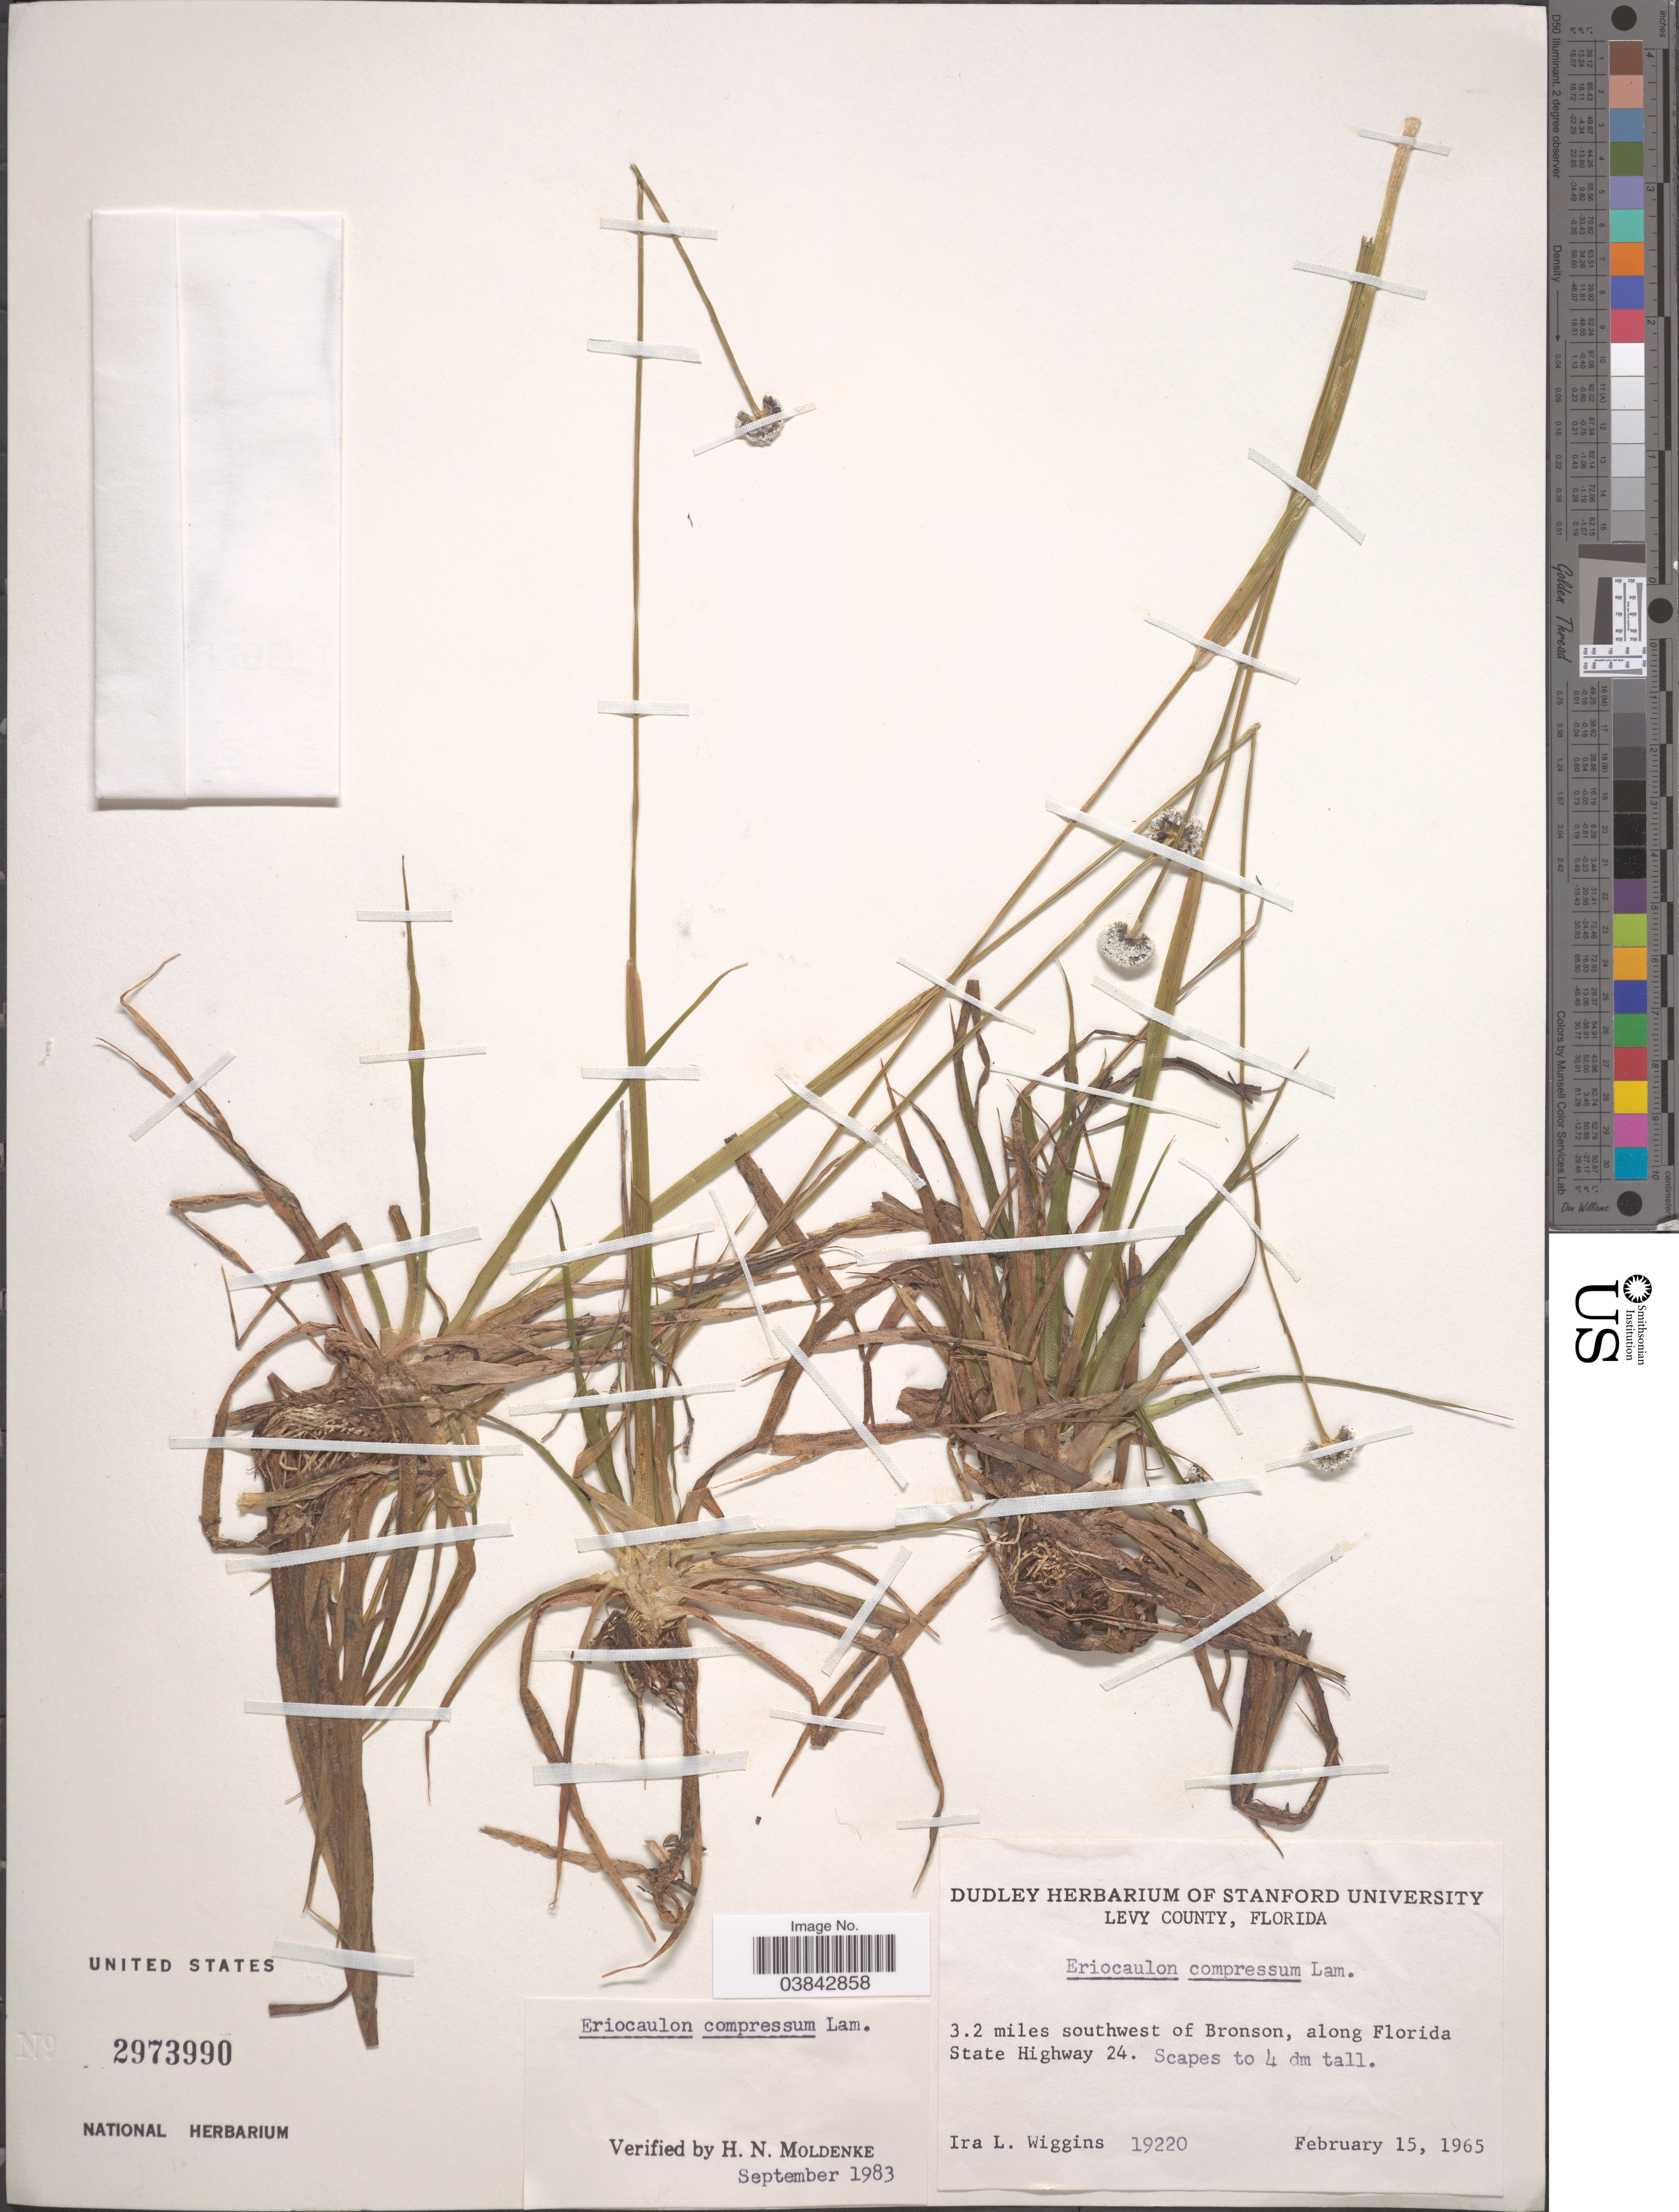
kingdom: Plantae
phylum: Tracheophyta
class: Liliopsida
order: Poales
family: Eriocaulaceae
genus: Eriocaulon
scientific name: Eriocaulon compressum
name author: Lam.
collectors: I. L. Wiggins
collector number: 19220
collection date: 1965-02-15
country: United States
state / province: Florida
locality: Levy county. 3.2 miles southwest of Bronson, along Florida State Highway 24.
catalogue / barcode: US 2973990